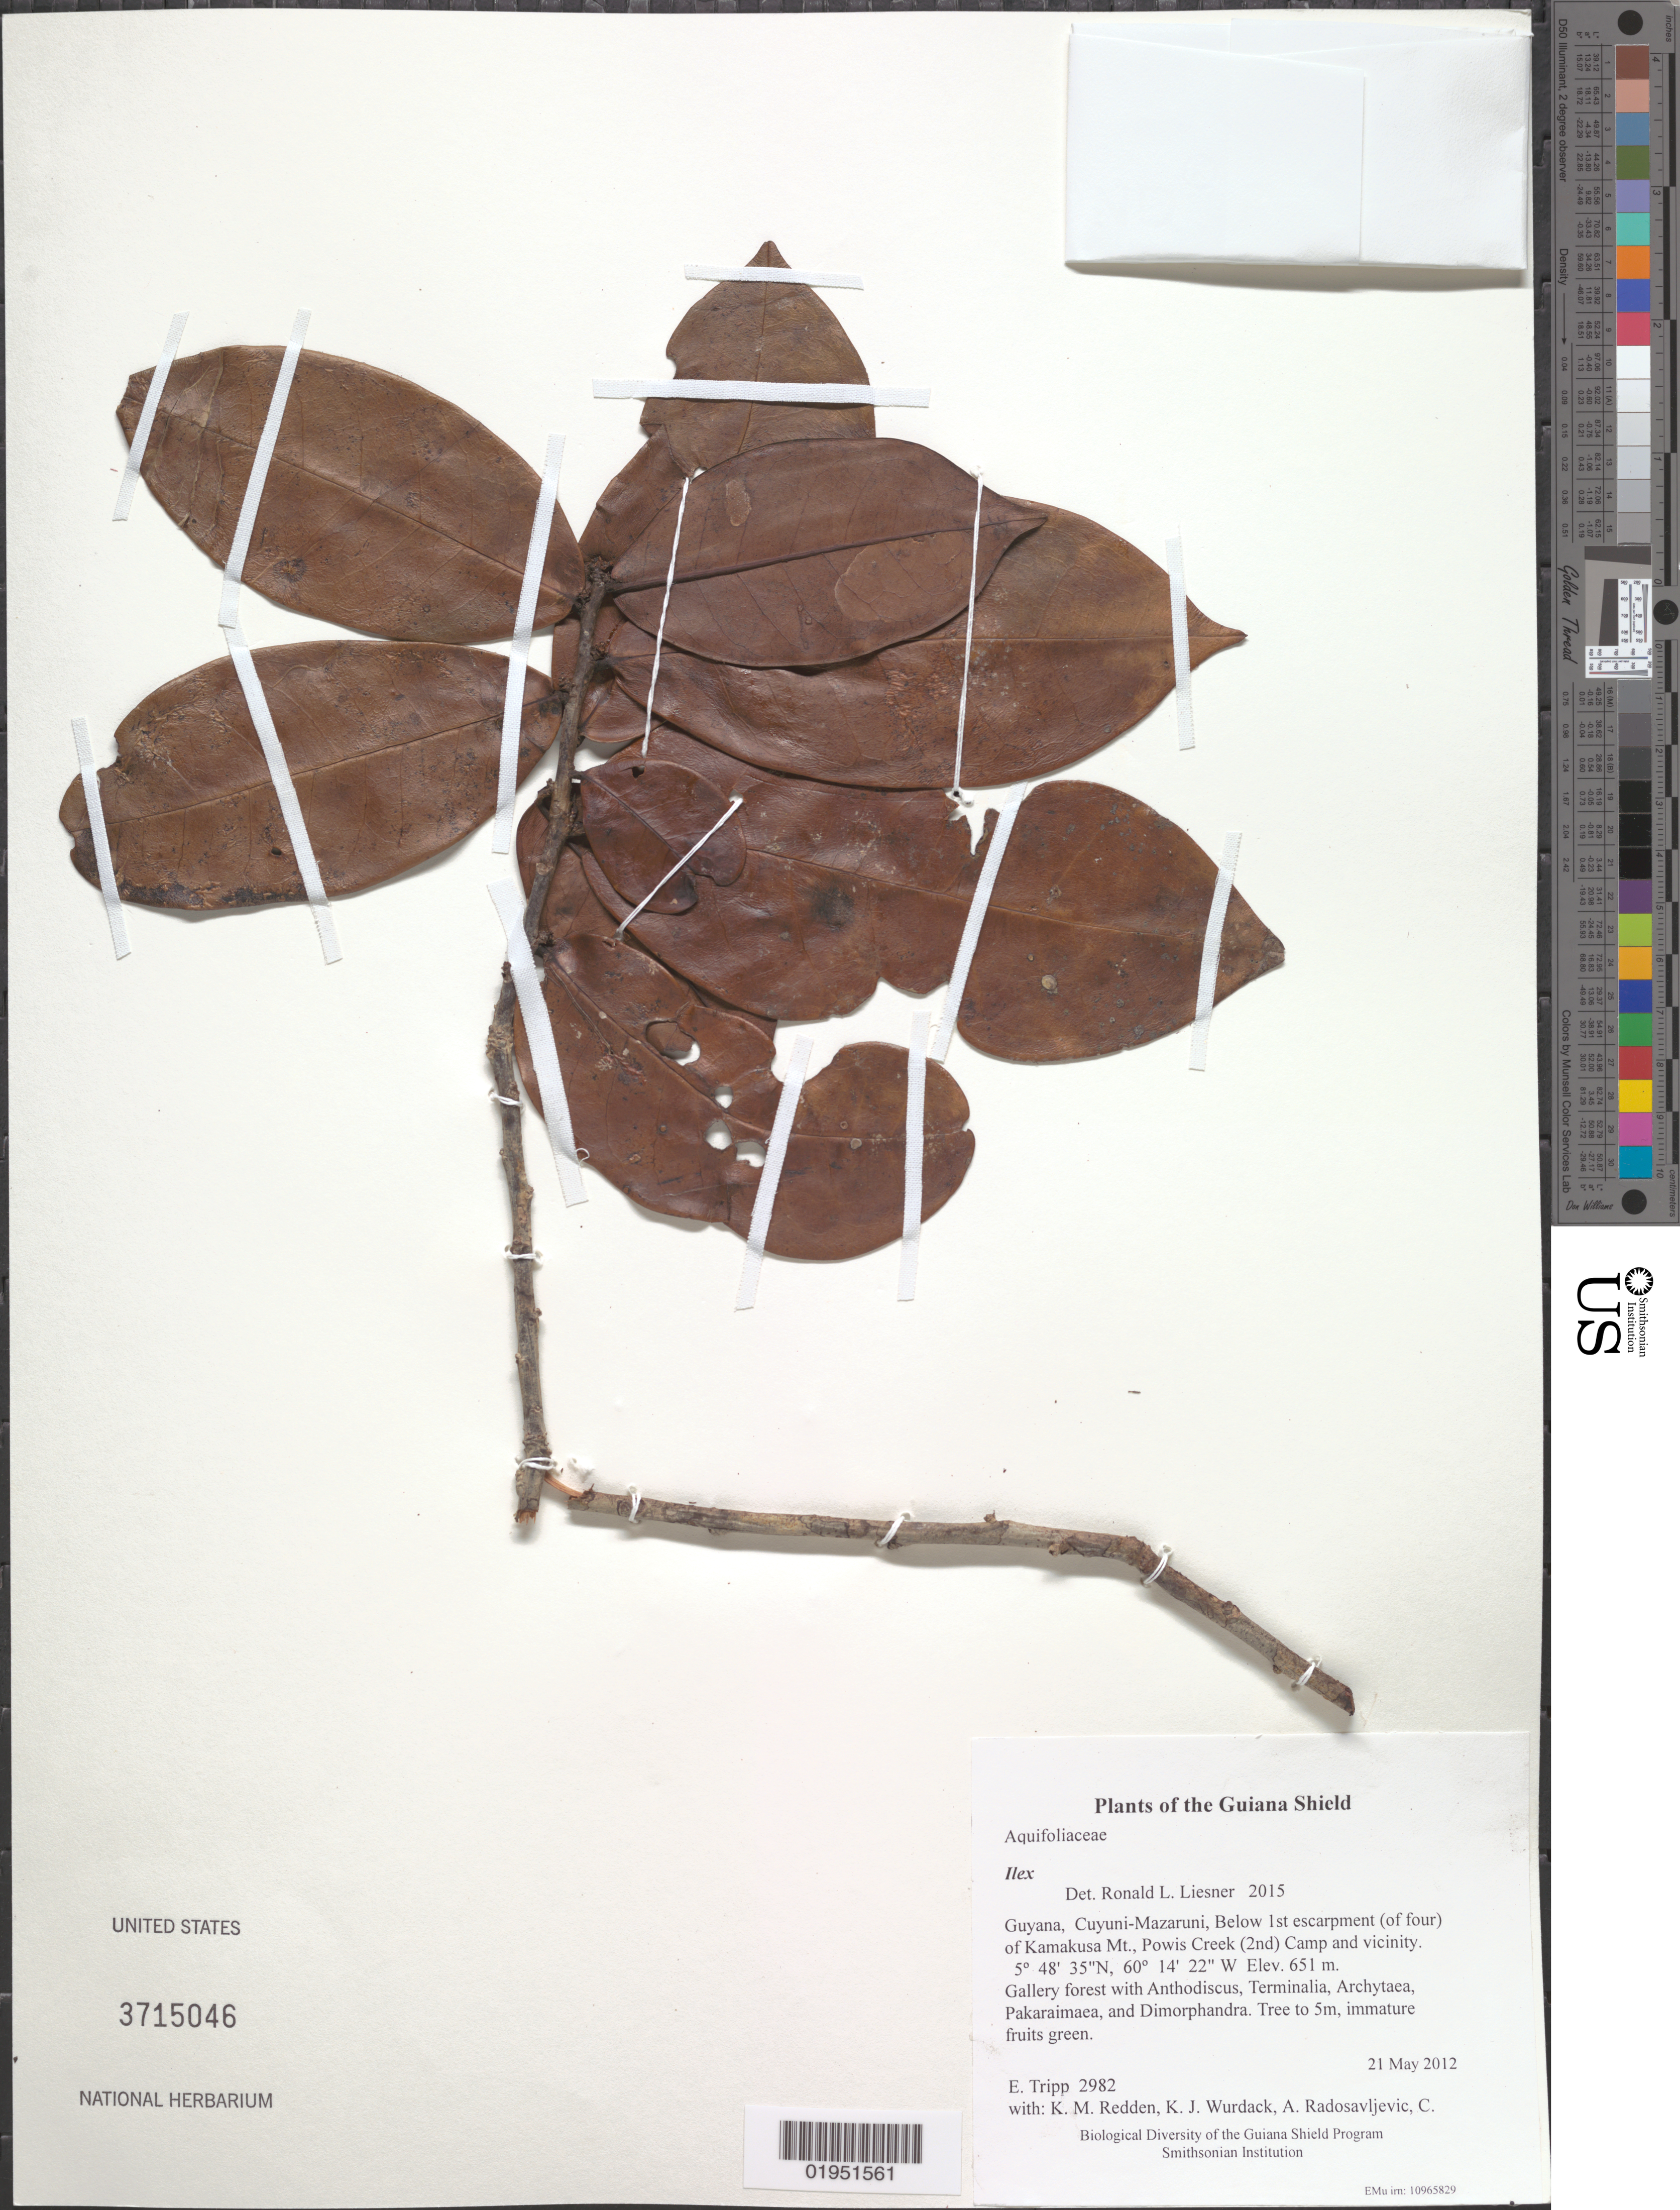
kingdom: Plantae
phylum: Tracheophyta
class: Magnoliopsida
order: Aquifoliales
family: Aquifoliaceae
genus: Ilex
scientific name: Ilex sp.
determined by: Liesner, R. L.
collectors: E. Tripp, K. M. Redden, K. Wurdack, A. Radosavljevic, C. Jacobis & J. Ralph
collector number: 2982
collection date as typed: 21 May 2012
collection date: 2012-05-21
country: Guyana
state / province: Cuyuni-Mazaruni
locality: Below 1st escarpment (of four) of Kamakusa Mt., Powis Creek (2nd) Camp and vicinity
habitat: Gallery forest with Anthodiscus, Terminalia, Archytaea, Pakaraimaea, and Dimorphandra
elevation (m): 651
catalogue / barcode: US 3715046